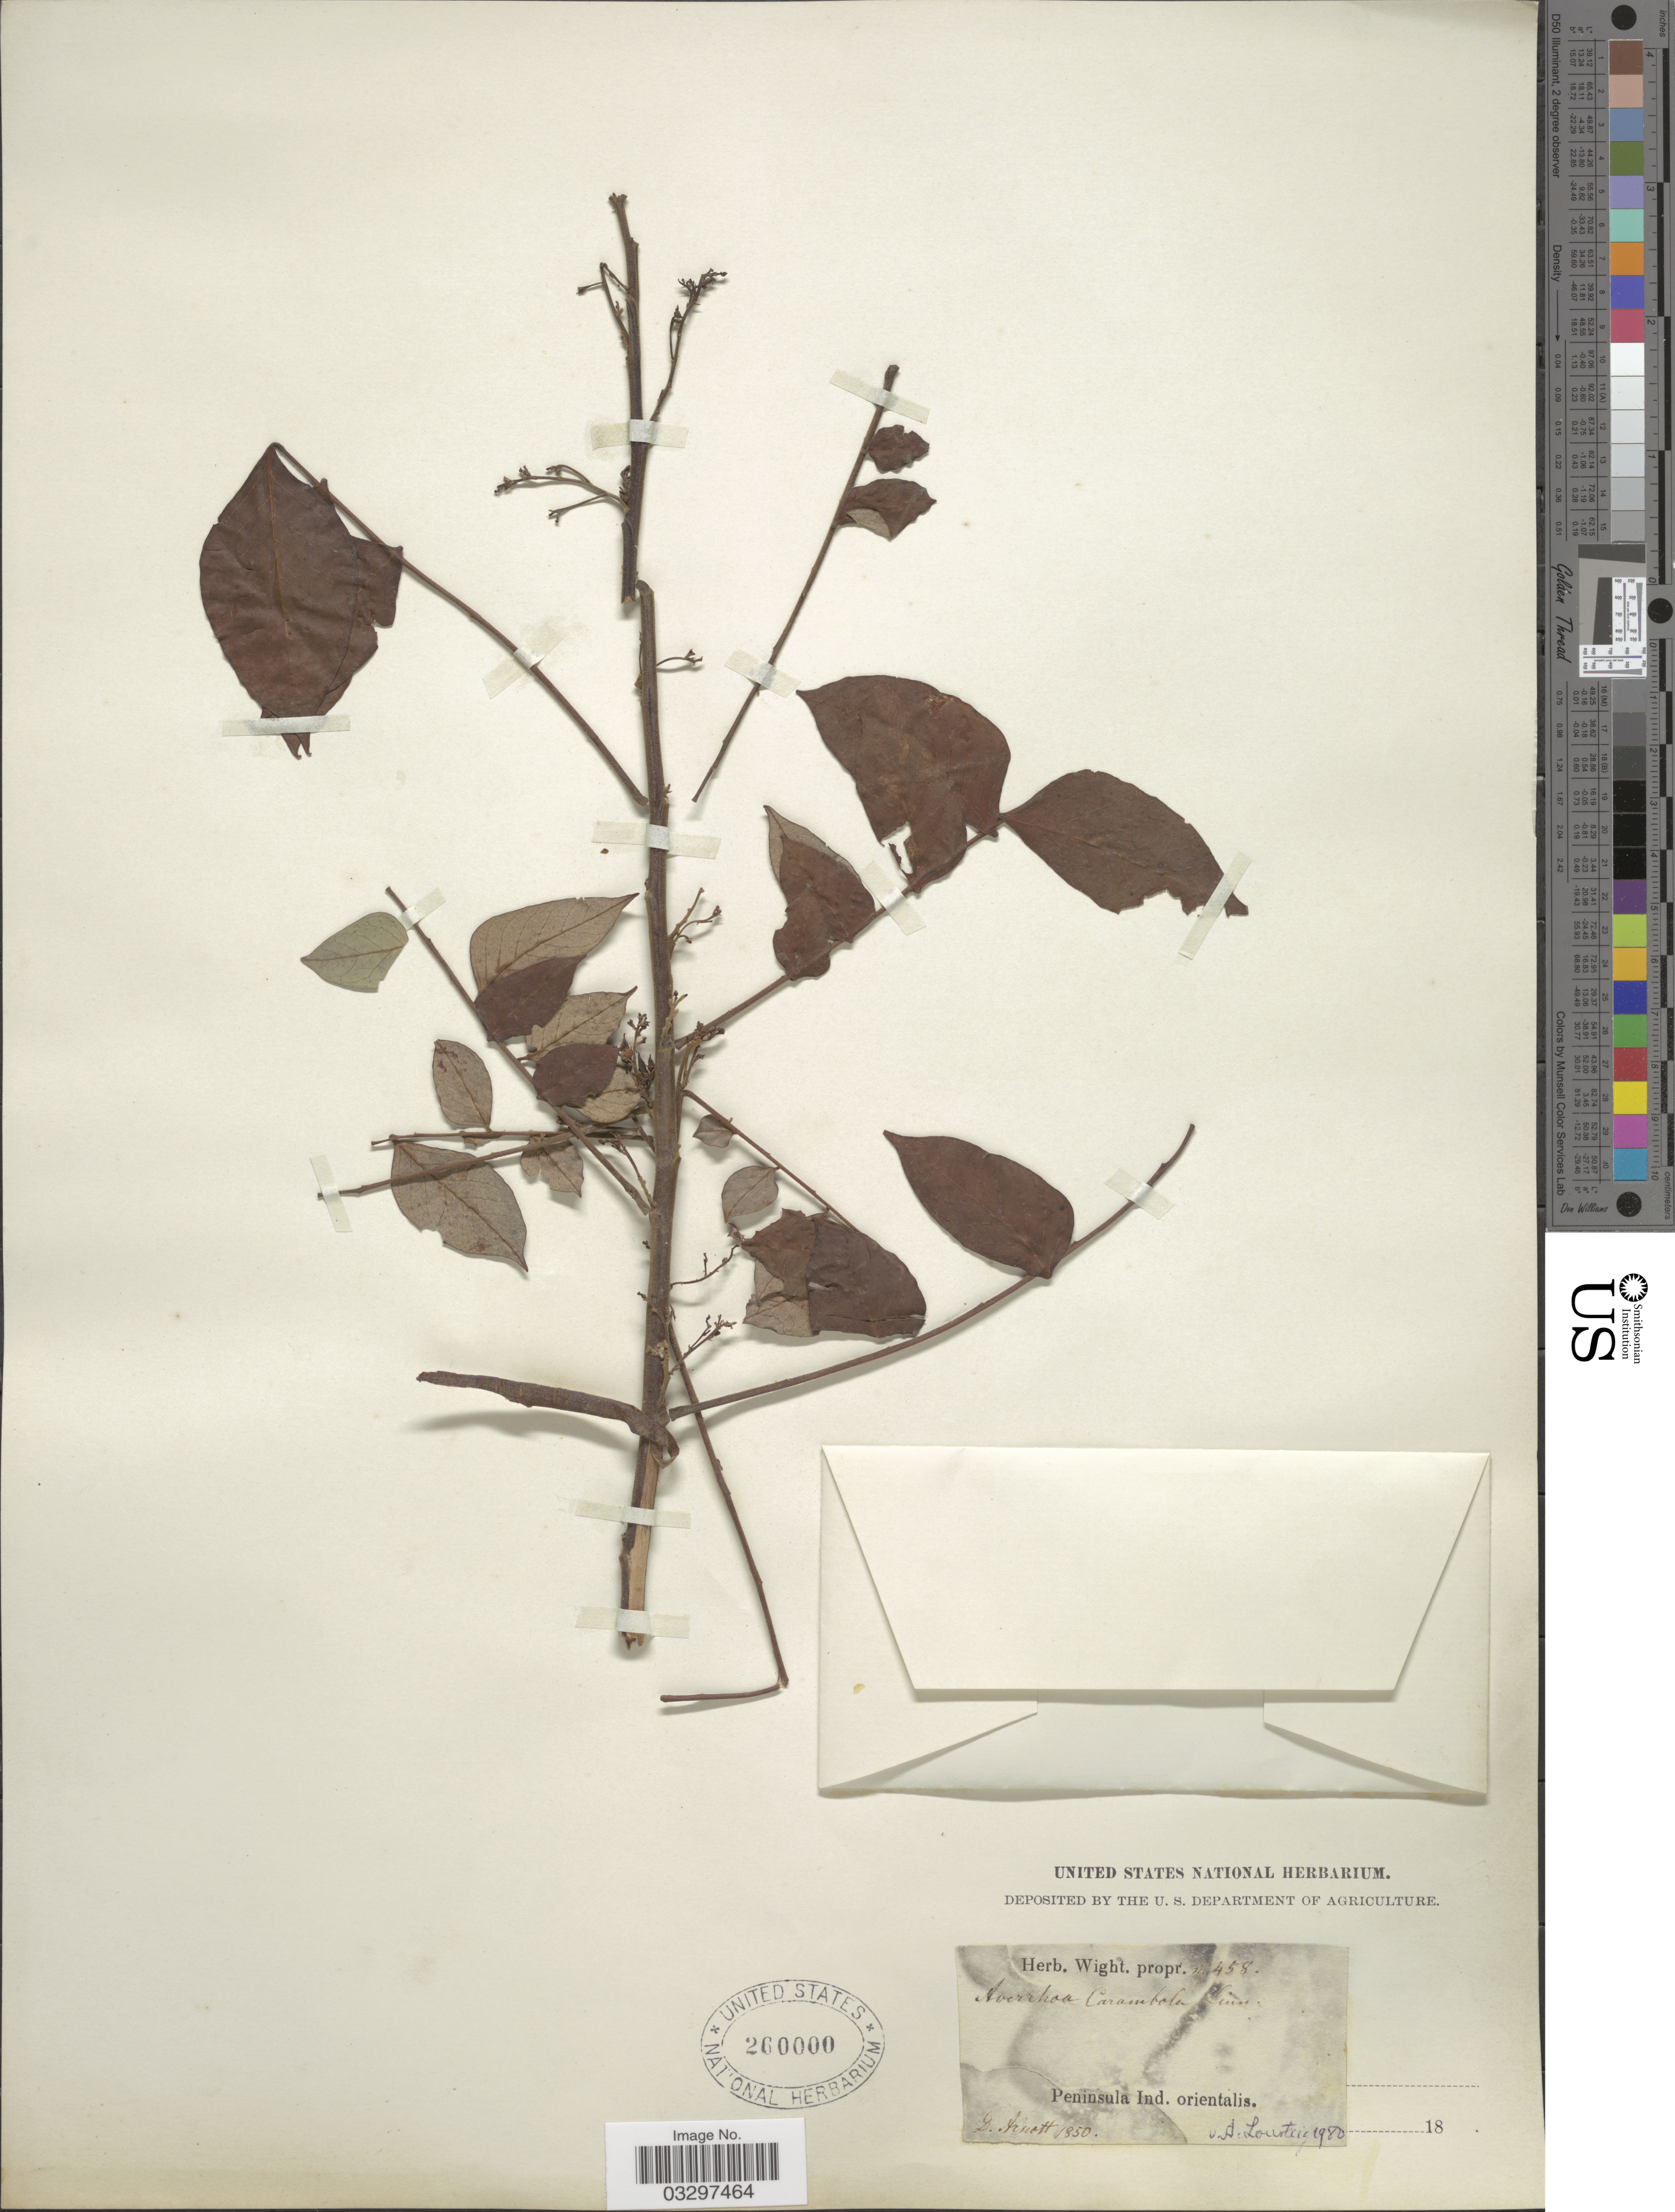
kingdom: Plantae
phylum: Tracheophyta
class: Magnoliopsida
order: Oxalidales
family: Oxalidaceae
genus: Averrhoa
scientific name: Averrhoa carambola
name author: L.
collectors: ex Herb. Wight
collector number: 458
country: India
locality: Peninsula Ind. orientalis.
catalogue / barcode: US 260000